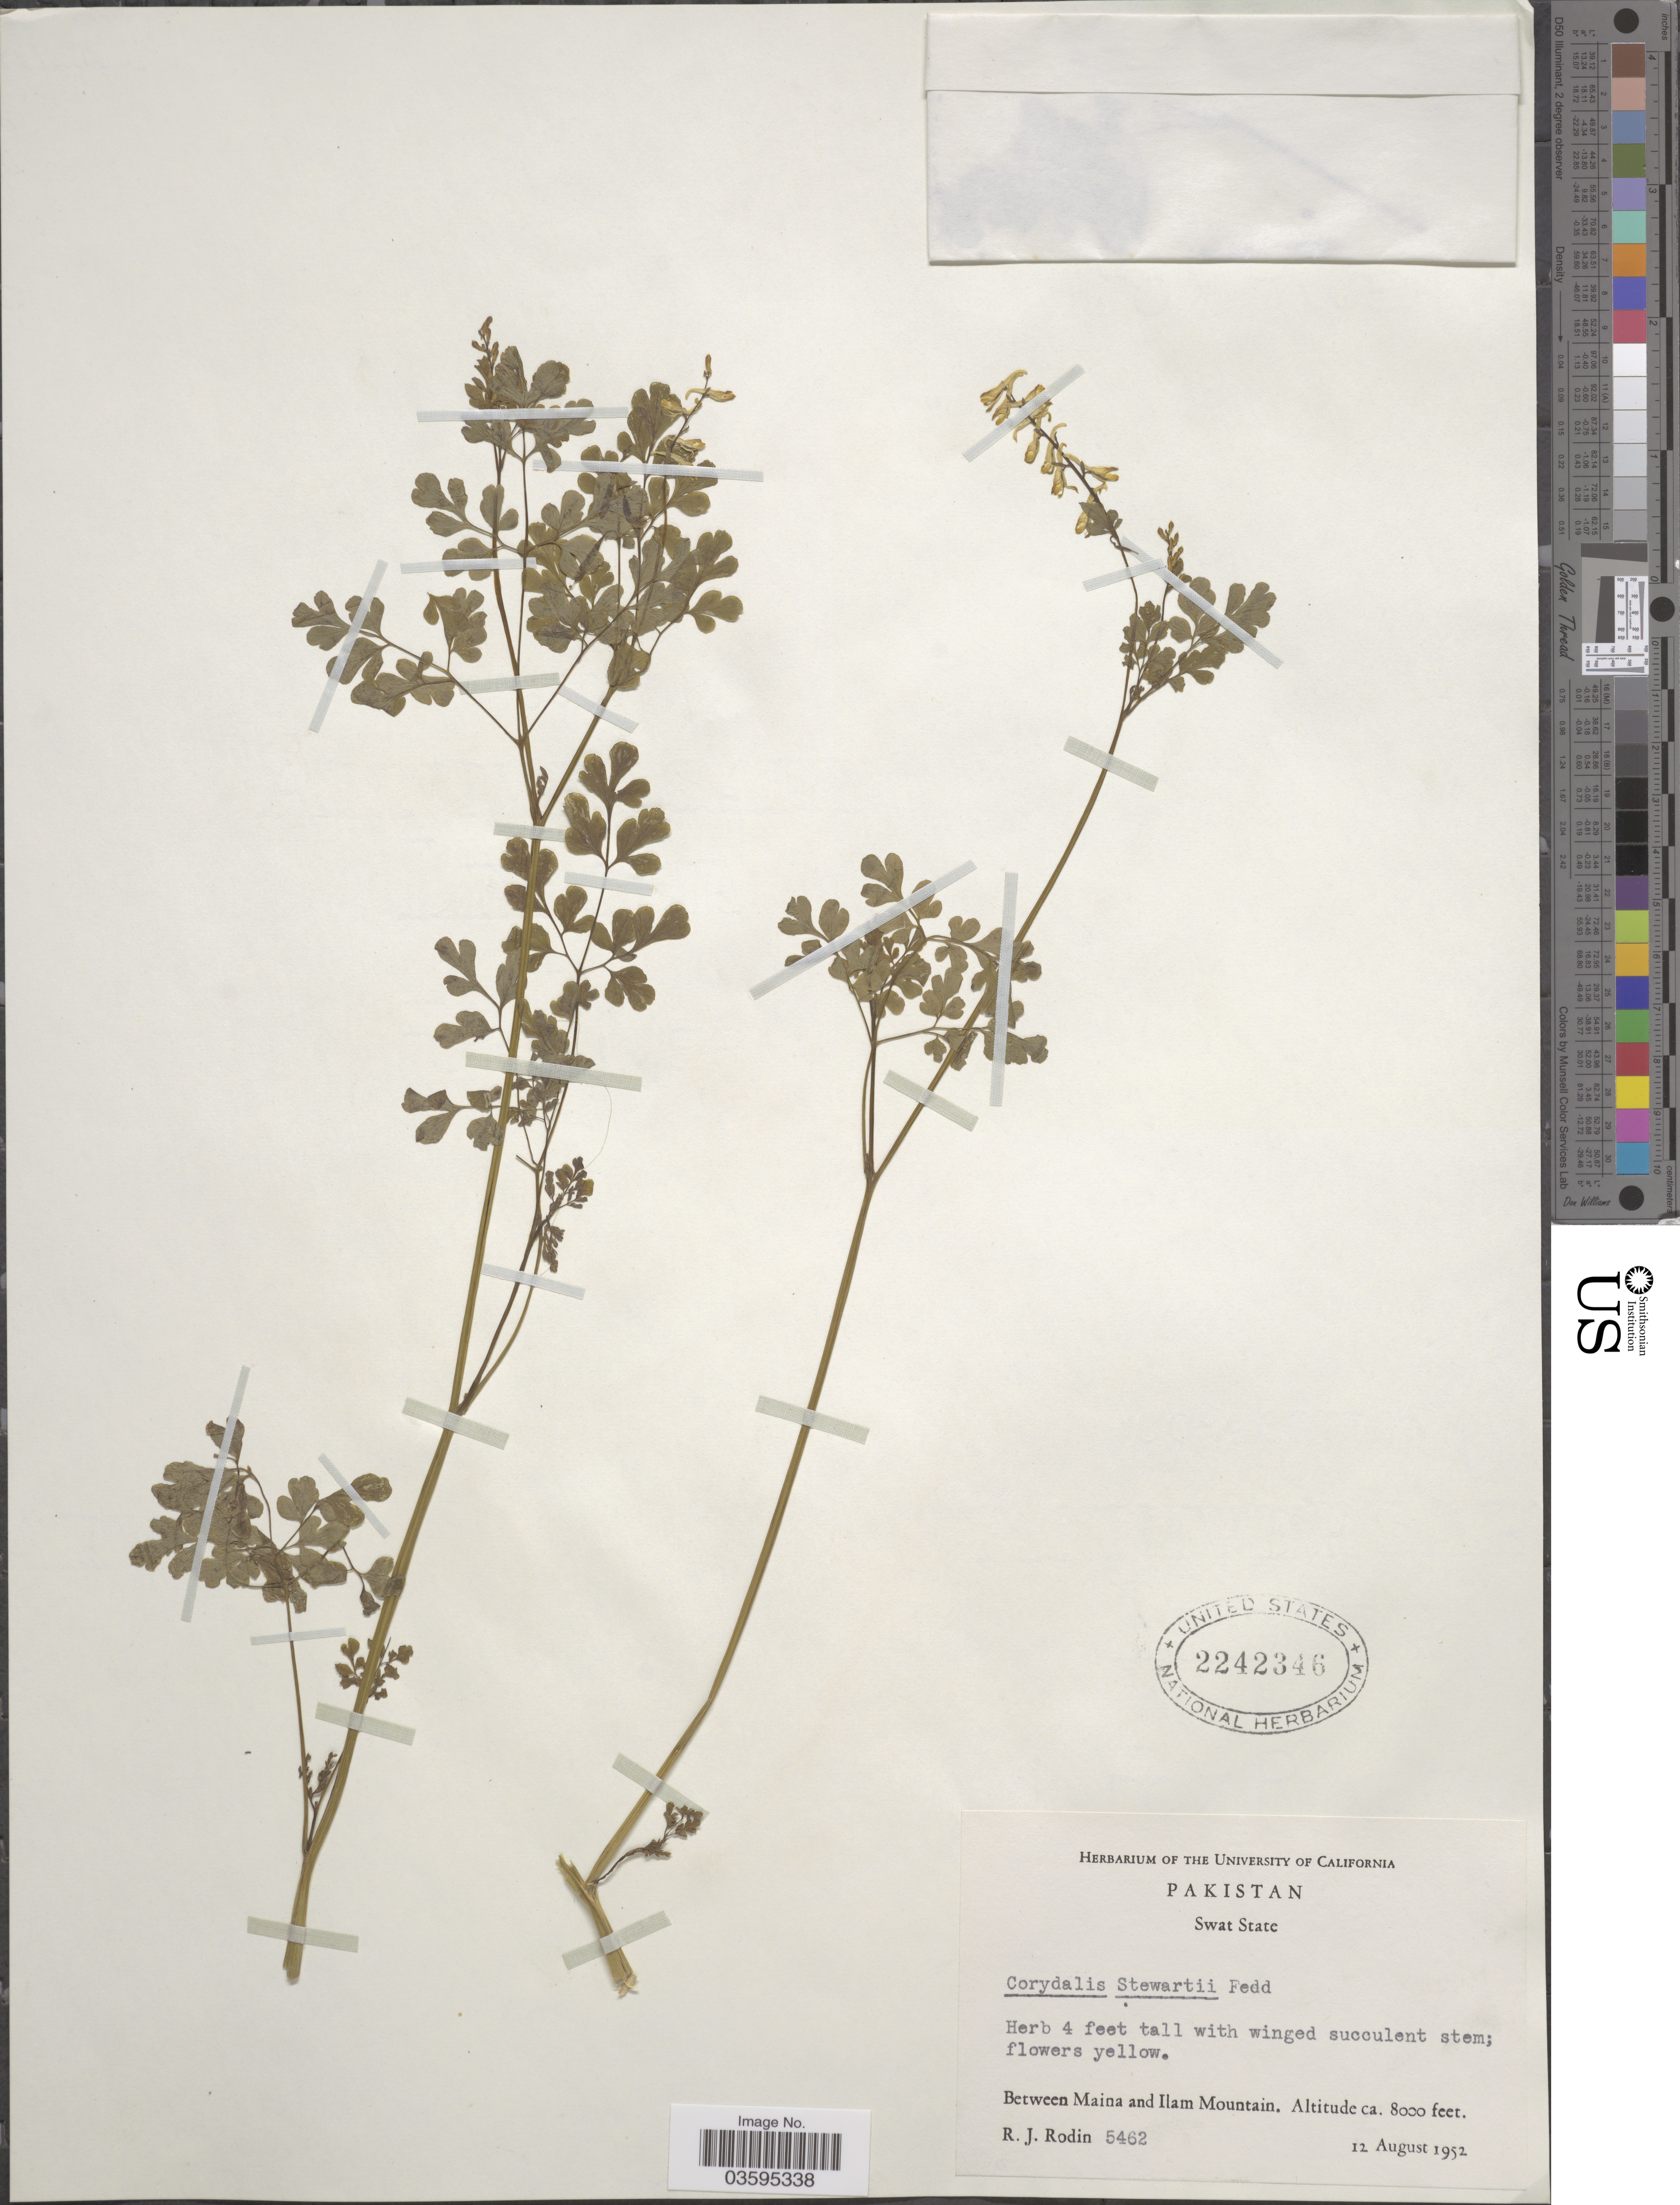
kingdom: Plantae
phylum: Tracheophyta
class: Magnoliopsida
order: Ranunculales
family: Papaveraceae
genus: Corydalis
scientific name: Corydalis stewartii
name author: Fedde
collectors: R. J. Rodin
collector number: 5462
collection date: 1952-08-12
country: Pakistan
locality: Swat State. Between Maina and Ilam Mountain.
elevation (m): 2438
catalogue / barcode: US 2242346